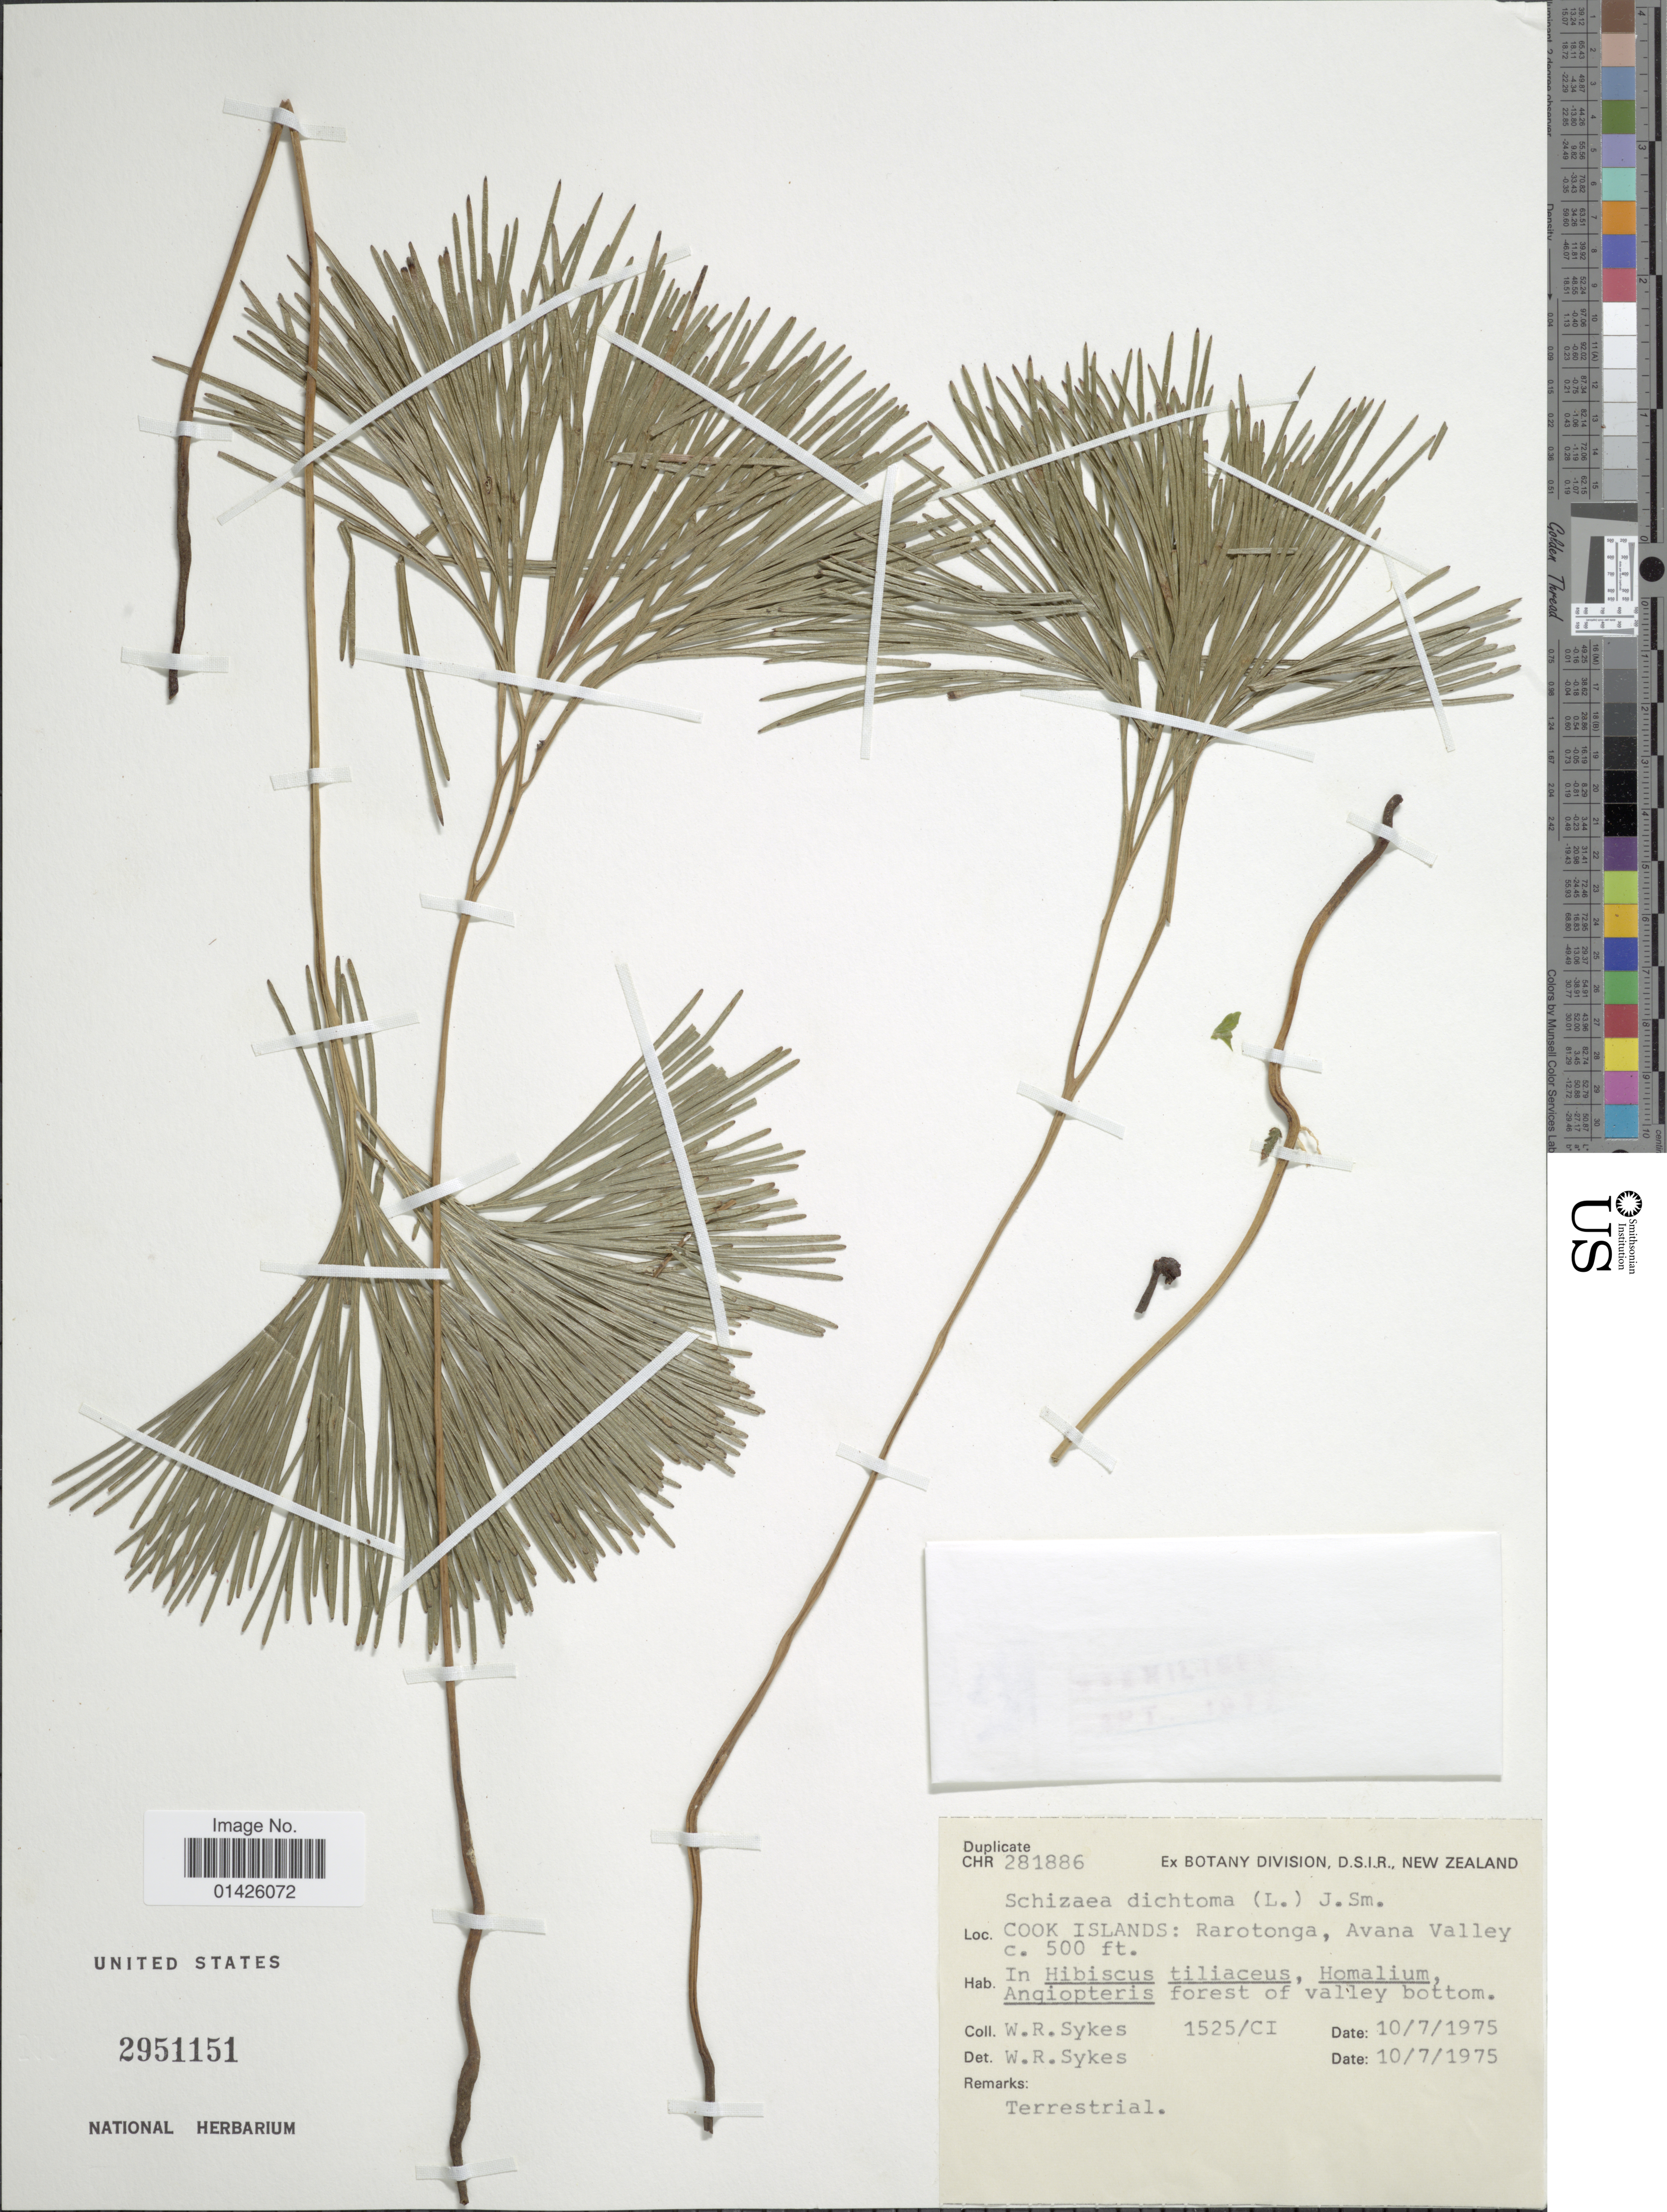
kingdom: Plantae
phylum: Tracheophyta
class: Polypodiopsida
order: Schizaeales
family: Schizaeaceae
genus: Schizaea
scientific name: Schizaea dichotoma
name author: (L.) J. Sm.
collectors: W. R. Sykes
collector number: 1525/CI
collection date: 1975-07-10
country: Cook Islands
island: Rarotonga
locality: Rarotonga, Avana Valley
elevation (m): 152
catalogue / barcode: US 2951151